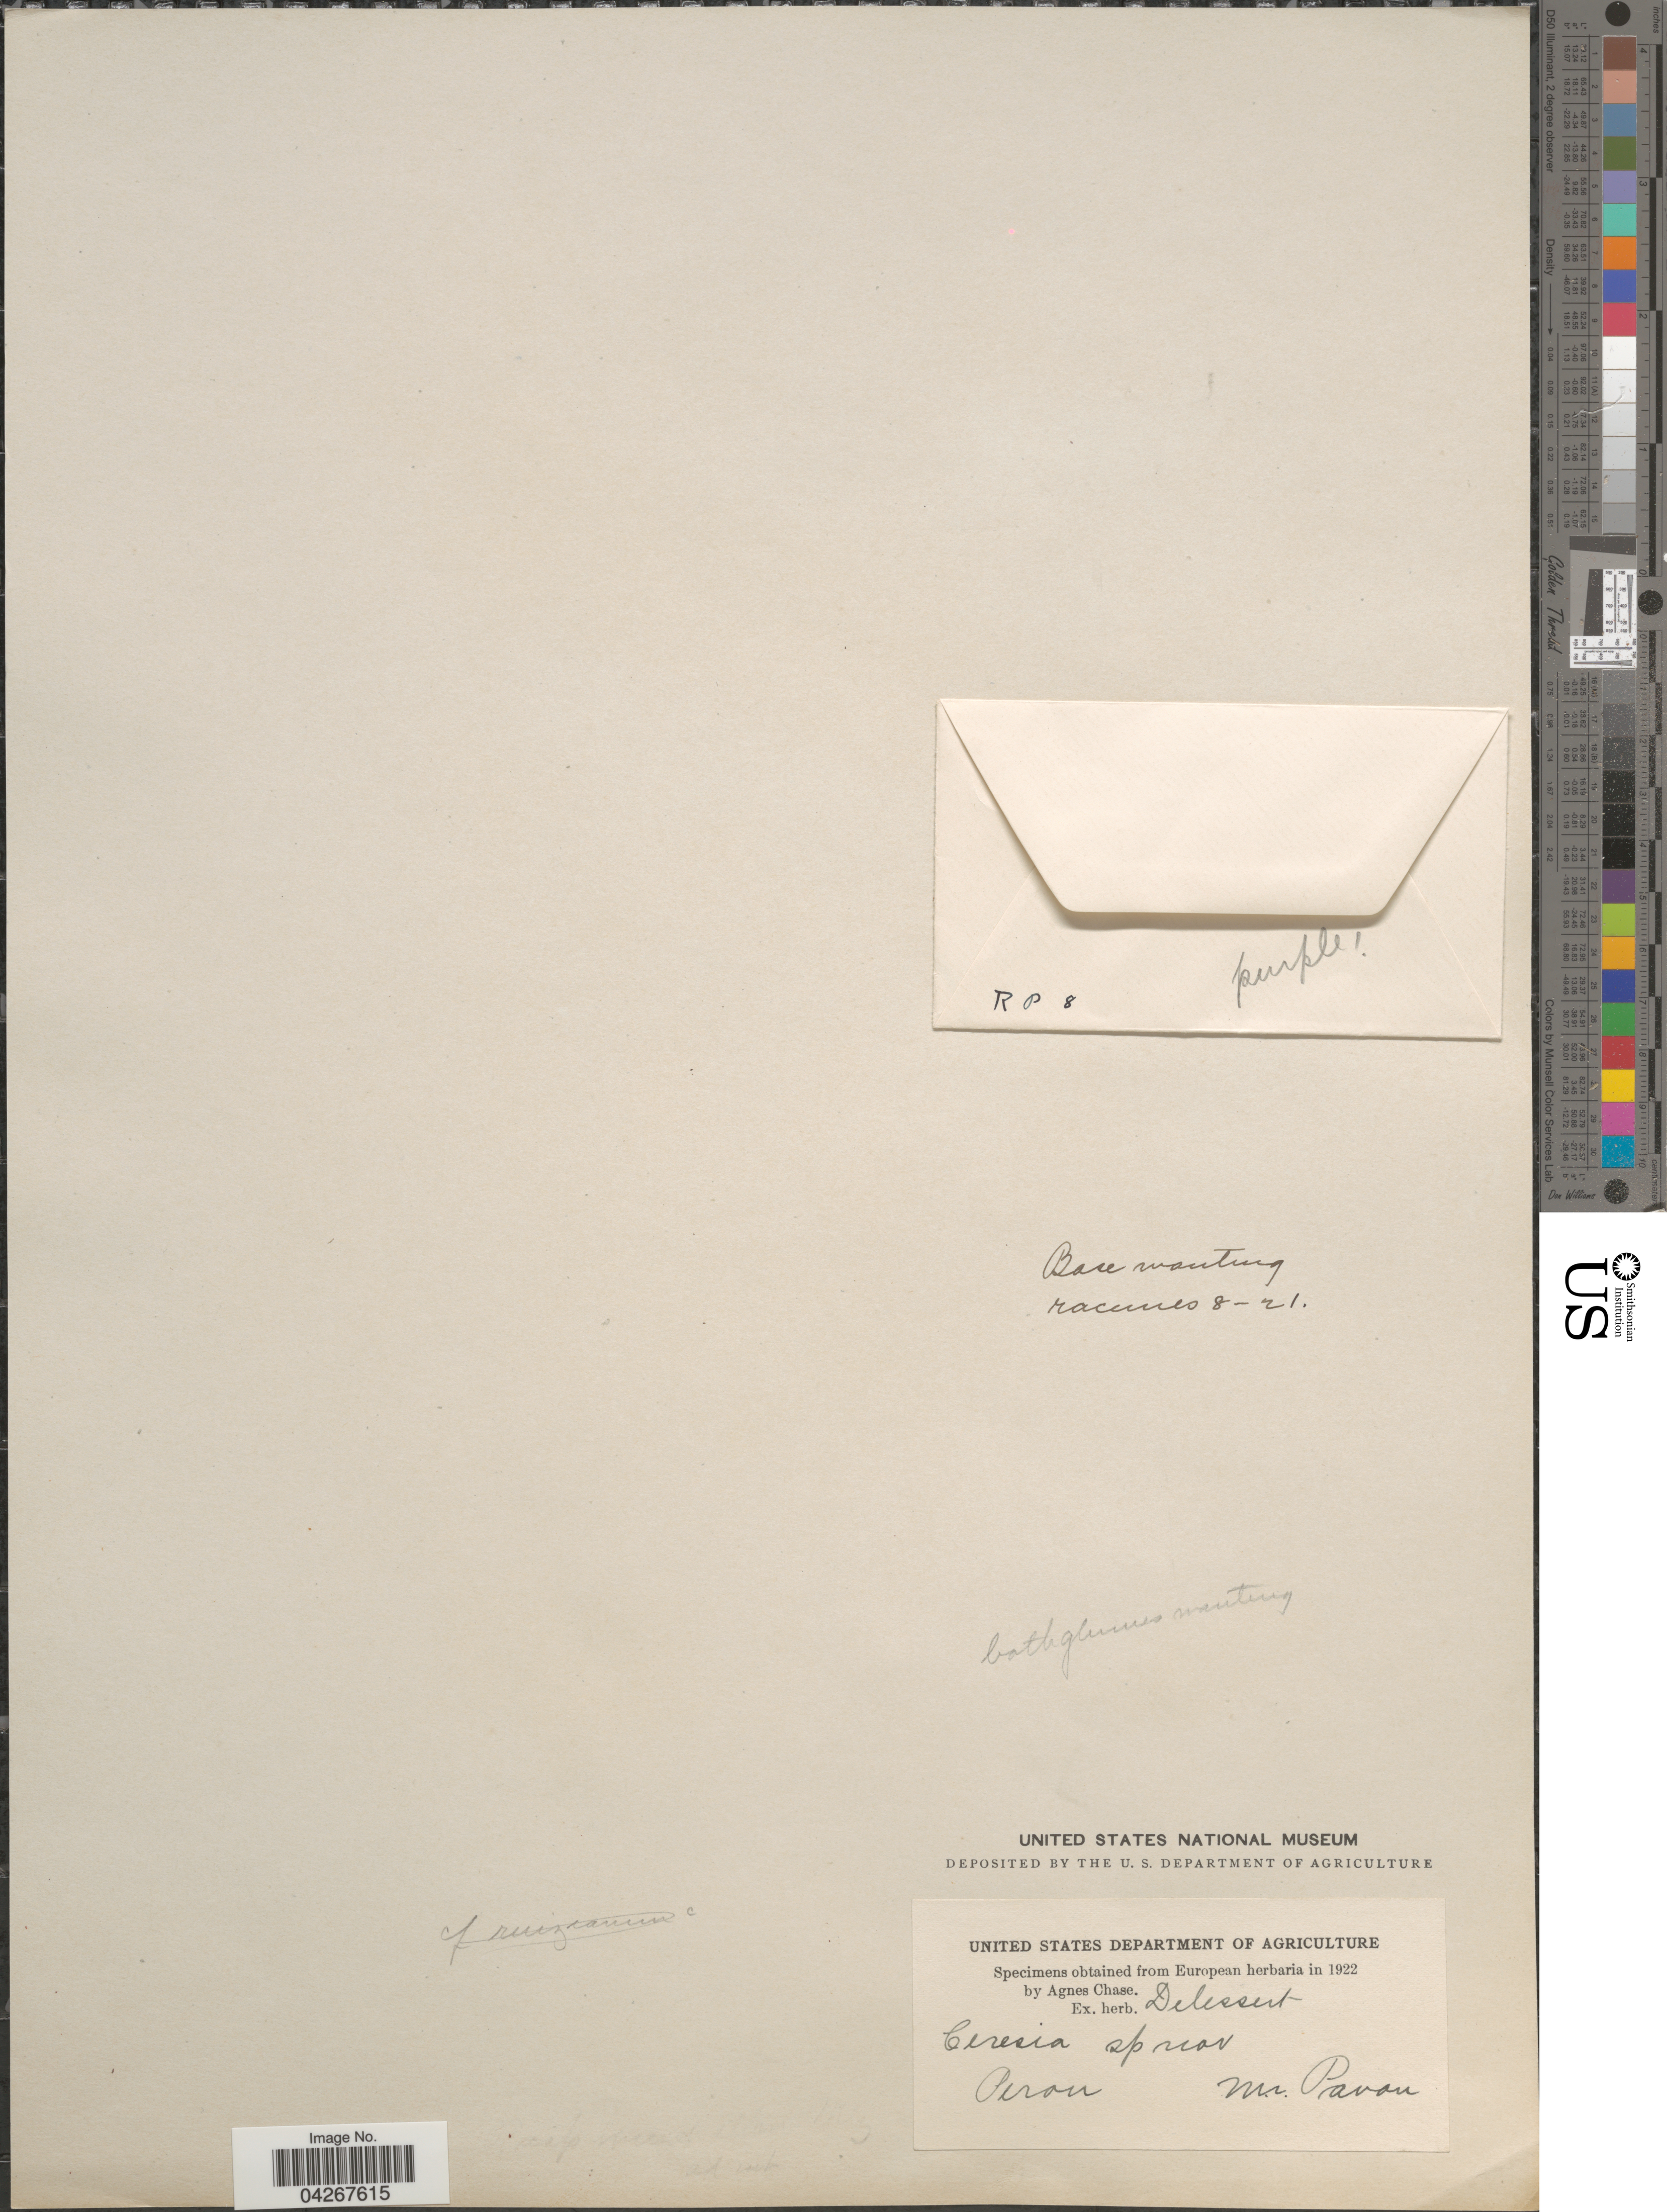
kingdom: Plantae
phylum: Tracheophyta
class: Liliopsida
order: Poales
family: Poaceae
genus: Paspalum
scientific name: Paspalum candidum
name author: (Humb. & Bonpl. ex Fleugge) Kunth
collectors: -. Pavon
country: Peru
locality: Perou.